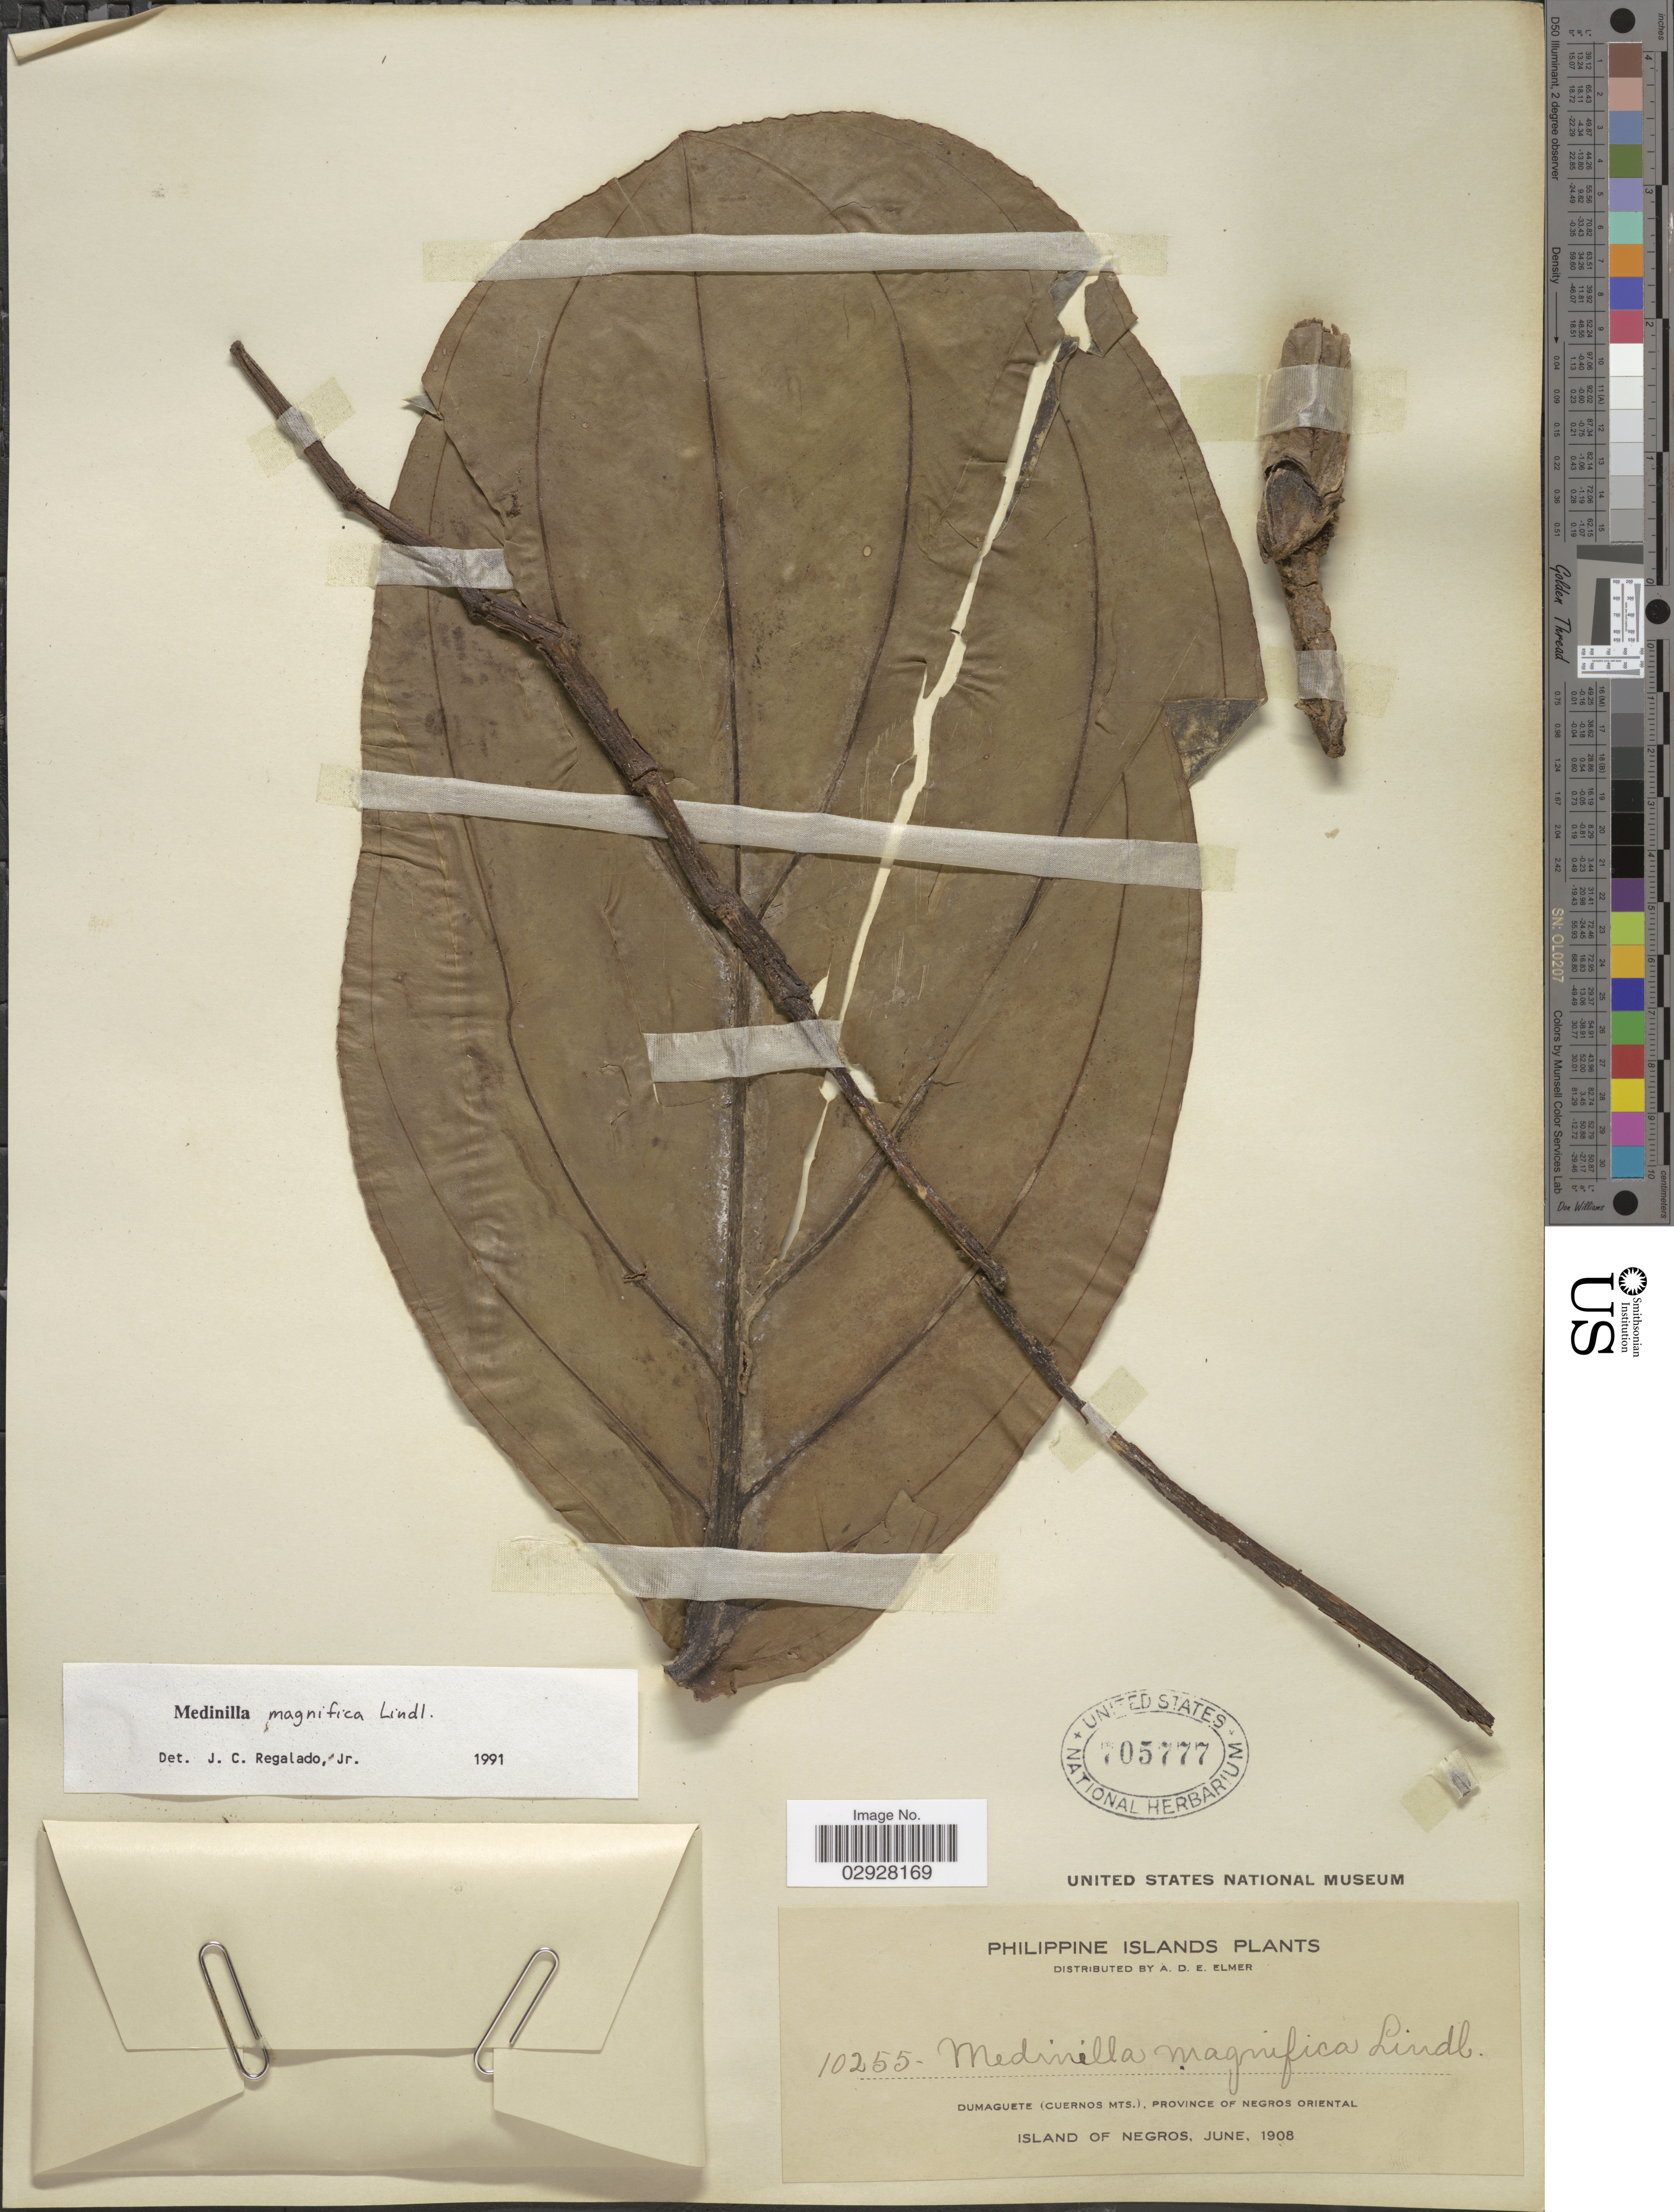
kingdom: Plantae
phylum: Tracheophyta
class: Magnoliopsida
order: Myrtales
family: Melastomataceae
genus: Medinilla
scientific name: Medinilla magnifica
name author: Lindl.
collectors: A. D. E. Elmer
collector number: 10255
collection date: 1908-06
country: Philippines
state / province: Central Visayas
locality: Dumagueta (Cuernos Mt.), Province of Negros Oriental, Island of Negros.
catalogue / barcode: US 705777